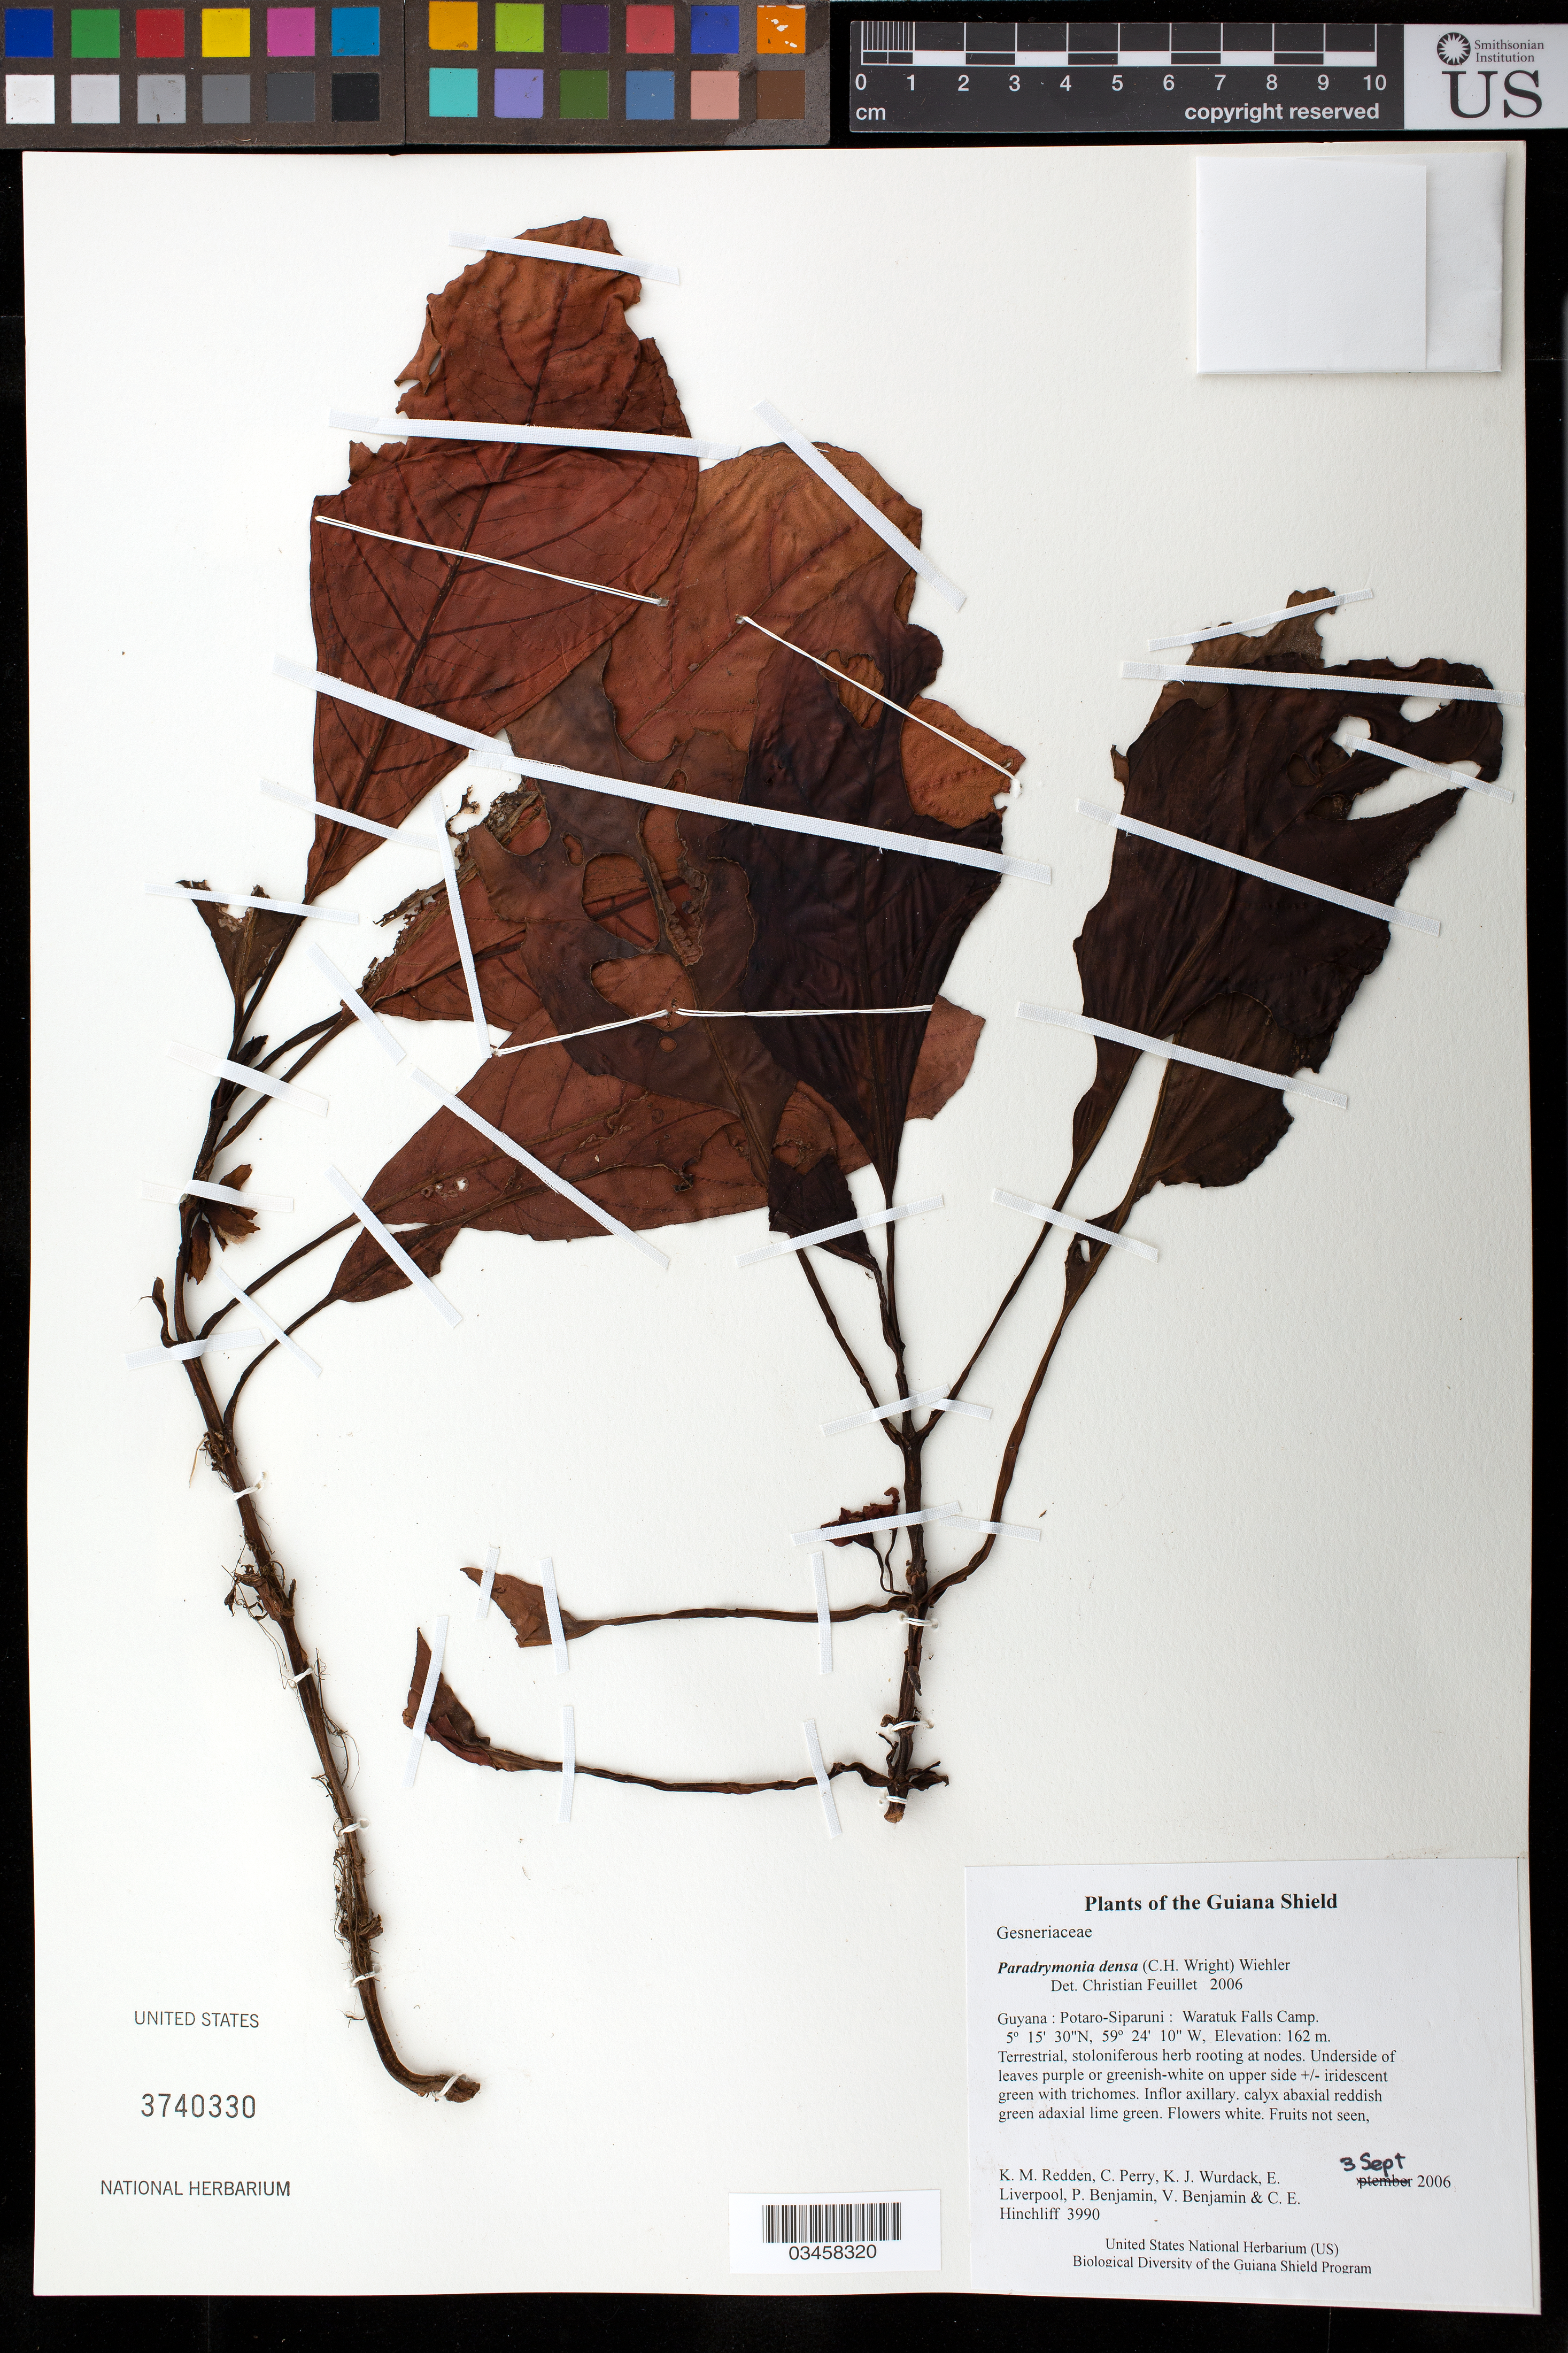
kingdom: Plantae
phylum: Tracheophyta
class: Magnoliopsida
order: Lamiales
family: Gesneriaceae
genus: Paradrymonia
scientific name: Paradrymonia densa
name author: (C.H. Wright) Wiehler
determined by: Feuillet, C.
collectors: K. M. Redden, C. Perry, K. Wurdack, E. Liverpool, P. Benjamin, V. Benjamin & C. E. Hinchliff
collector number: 3990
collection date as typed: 3 September 2006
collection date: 2006-09-03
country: Guyana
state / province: Potaro-Siparuni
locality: Waratuk Falls Camp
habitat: White sand. Mora, Clusia, Eperua, Myrtaceae dominant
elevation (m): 162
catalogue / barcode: US 3740330